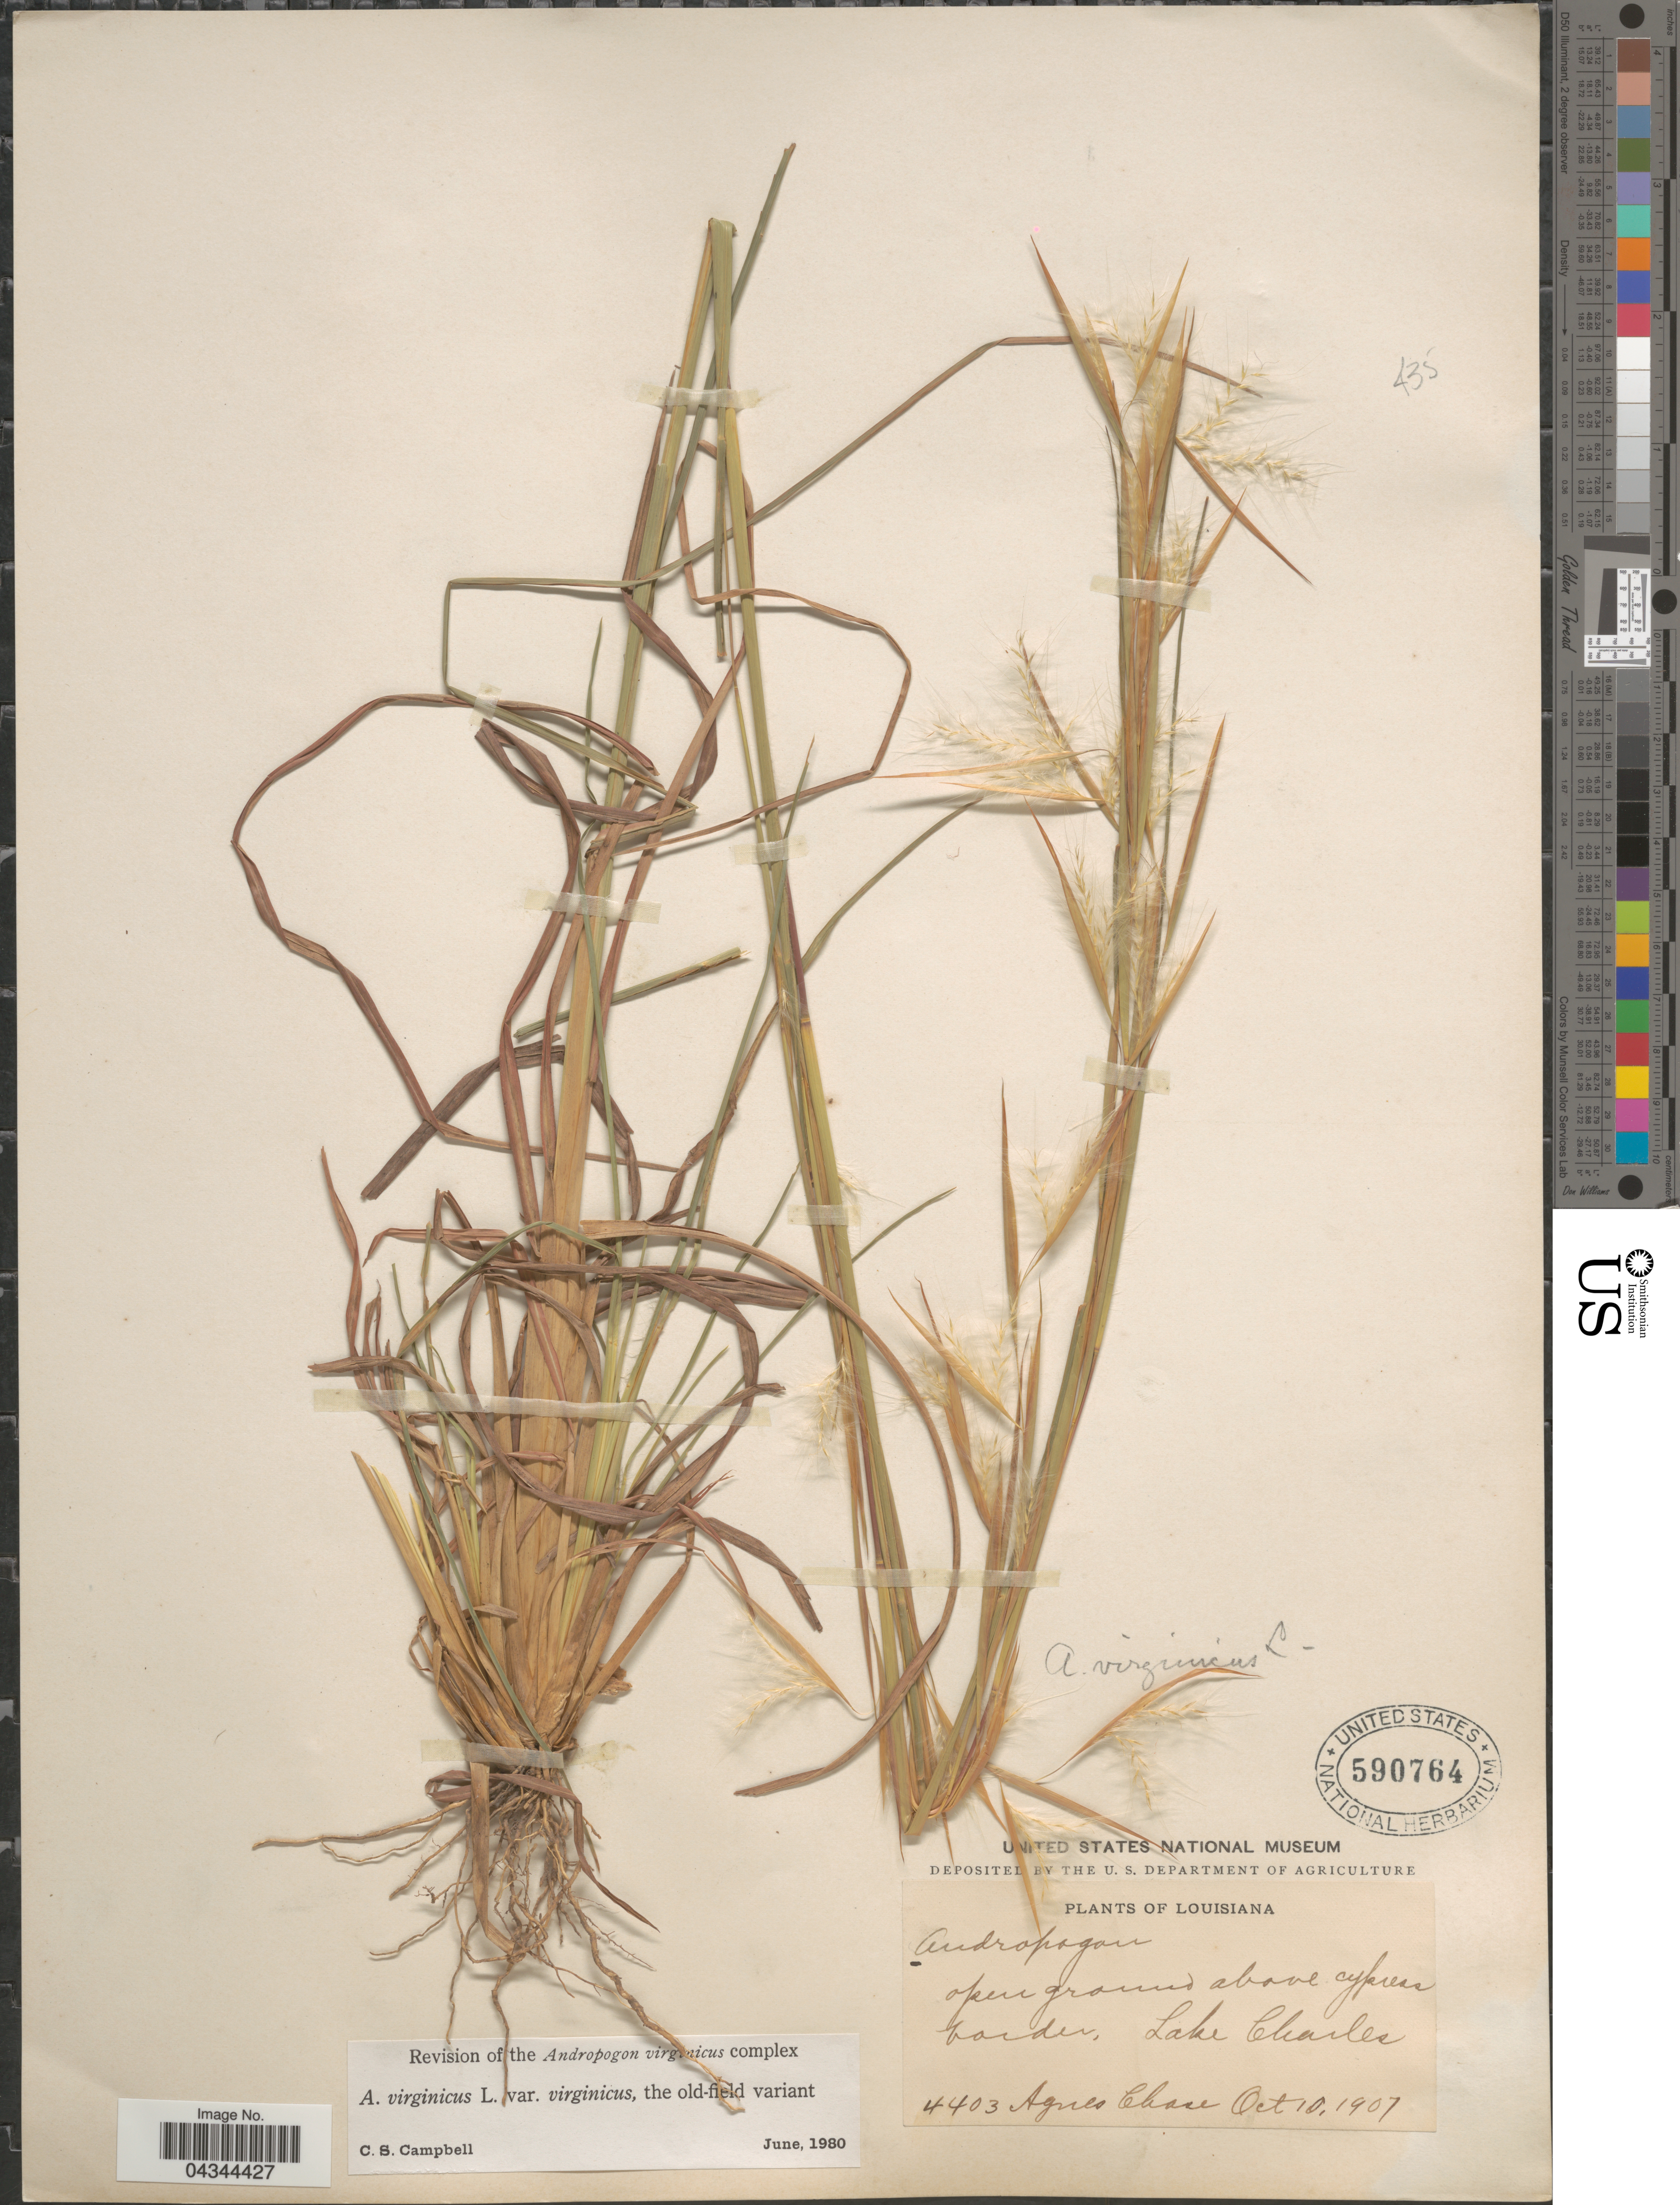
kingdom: Plantae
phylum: Tracheophyta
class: Liliopsida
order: Poales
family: Poaceae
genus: Andropogon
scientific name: Andropogon virginicus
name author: L.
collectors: A. Chase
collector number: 4403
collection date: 1907-10-10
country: United States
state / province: Louisiana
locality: Open ground above cypress border, Lake Charles.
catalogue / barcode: US 590764